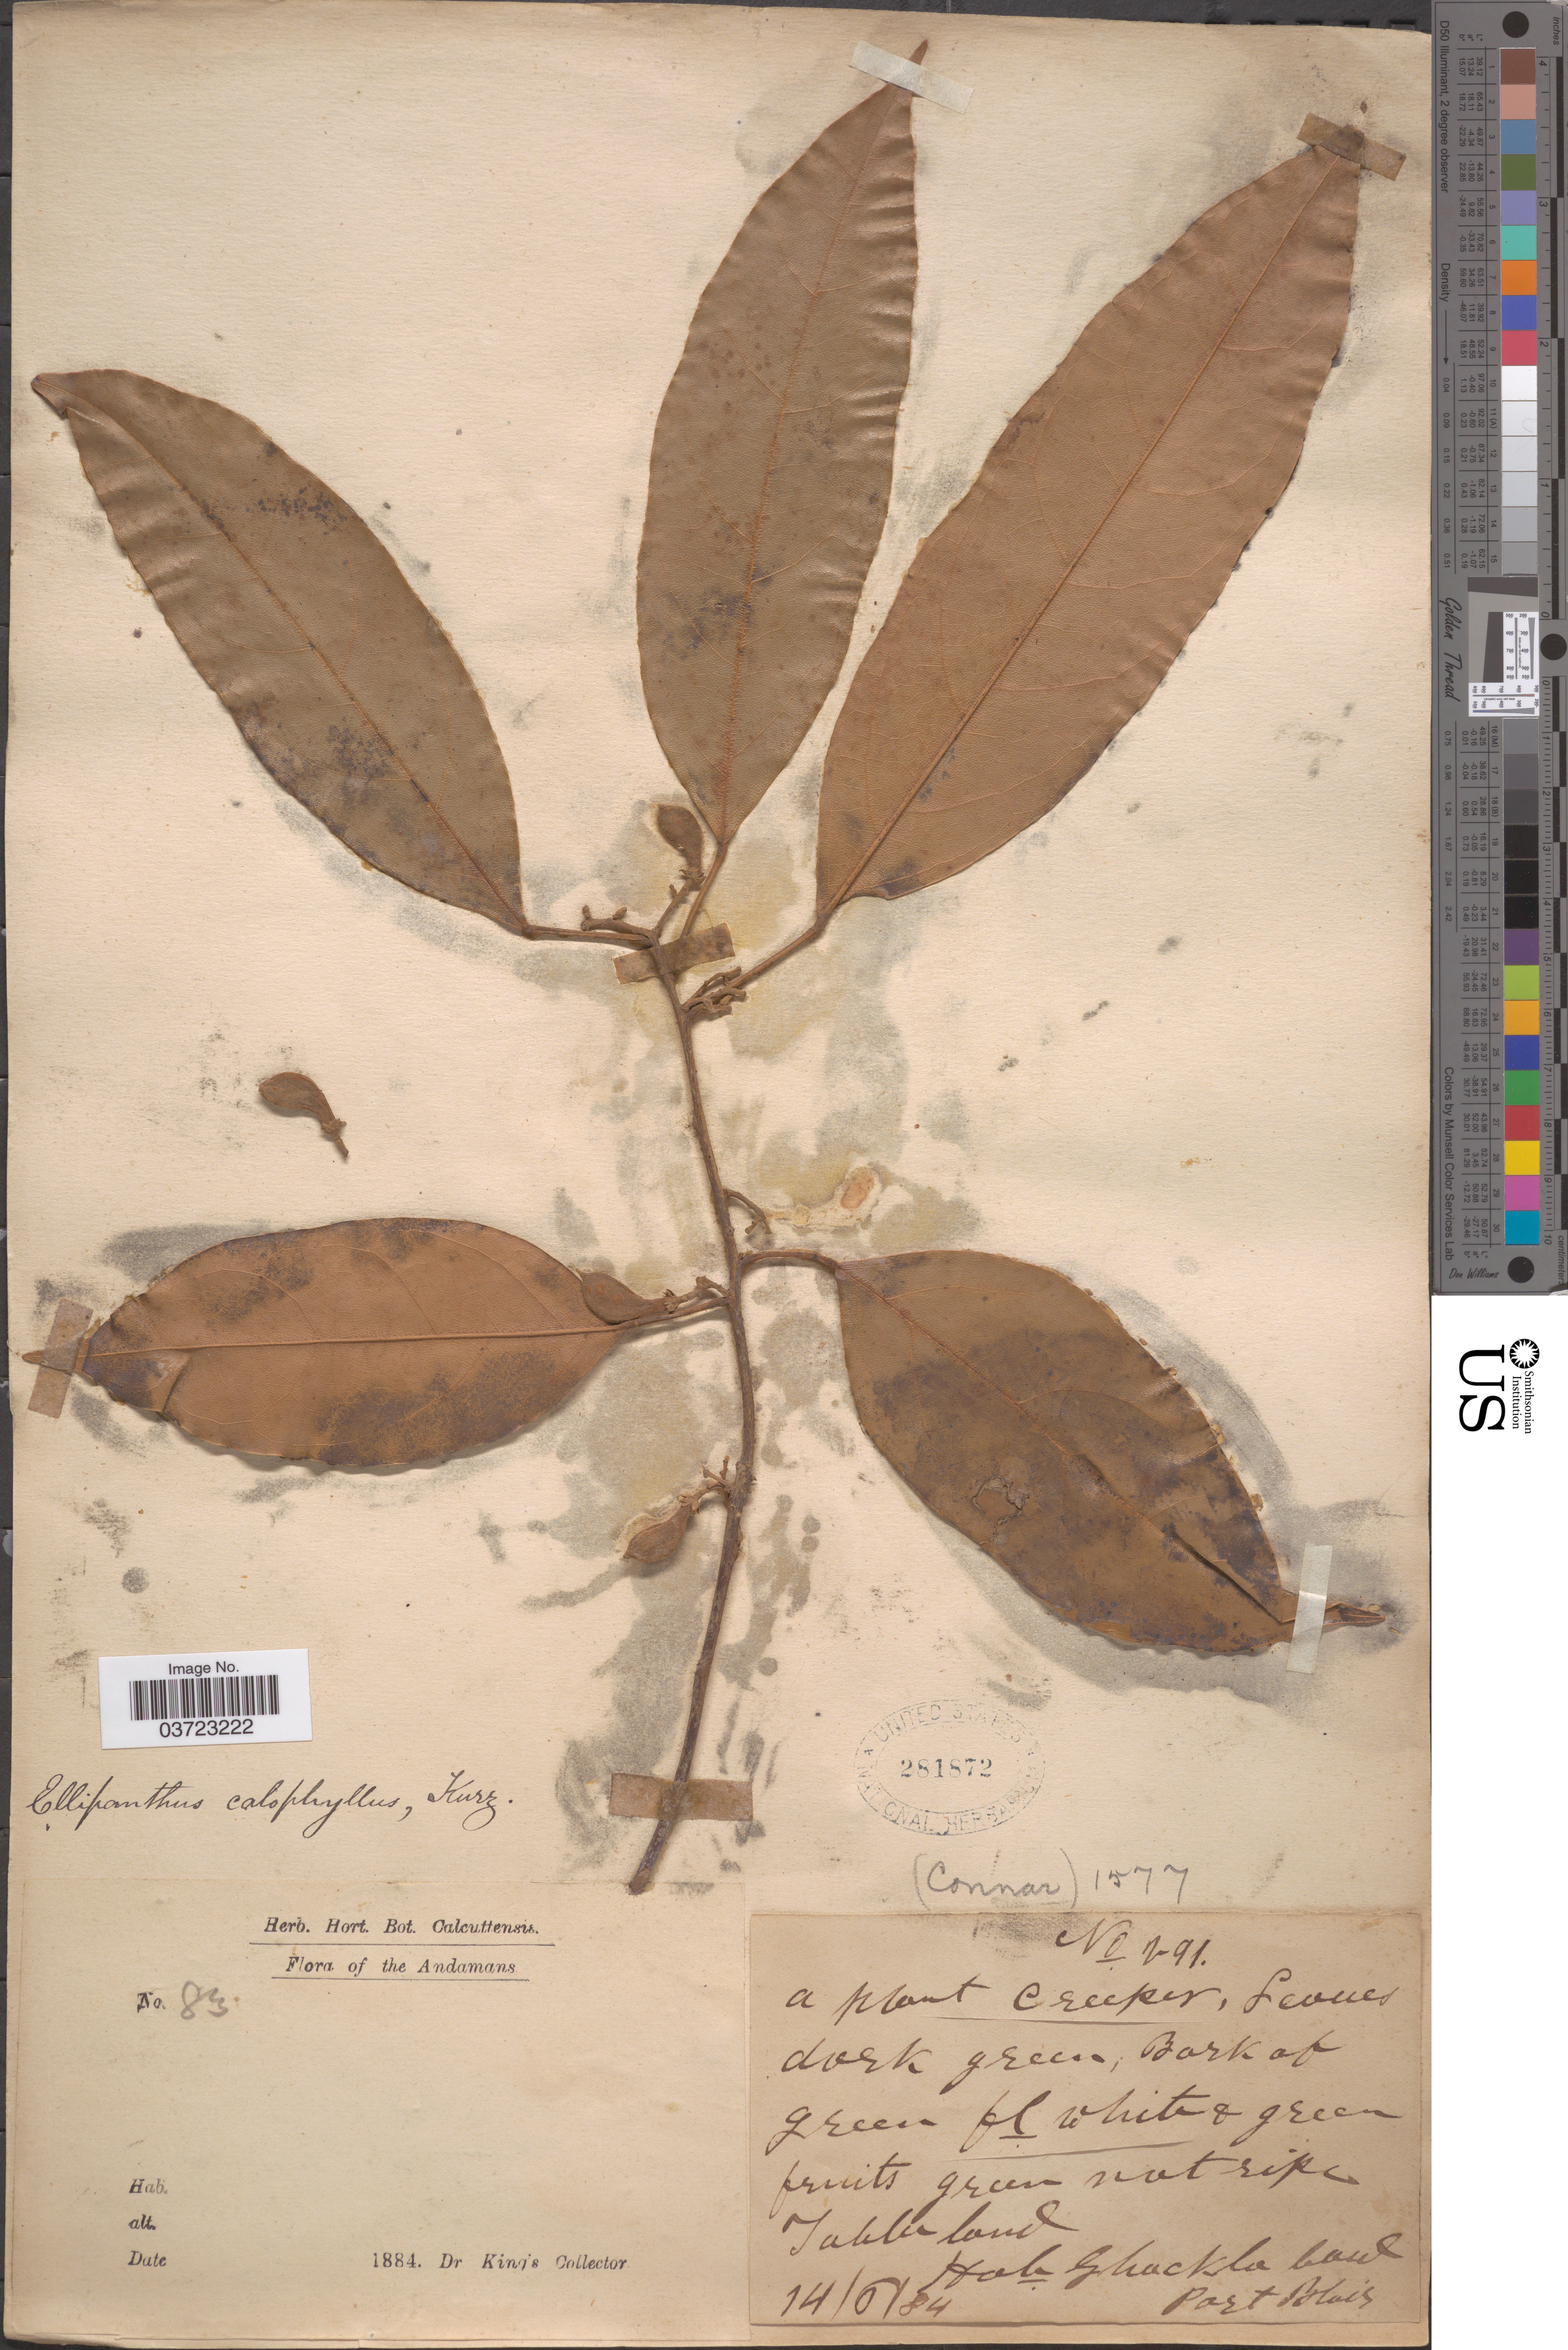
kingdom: Plantae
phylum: Tracheophyta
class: Magnoliopsida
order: Oxalidales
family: Connaraceae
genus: Ellipanthus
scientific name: Ellipanthus calophyllus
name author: Kurz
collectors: Dr. King's collector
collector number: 83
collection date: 1884-06-14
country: India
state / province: Andaman and Nicobar Islands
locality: The Andamans.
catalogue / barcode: US 281872